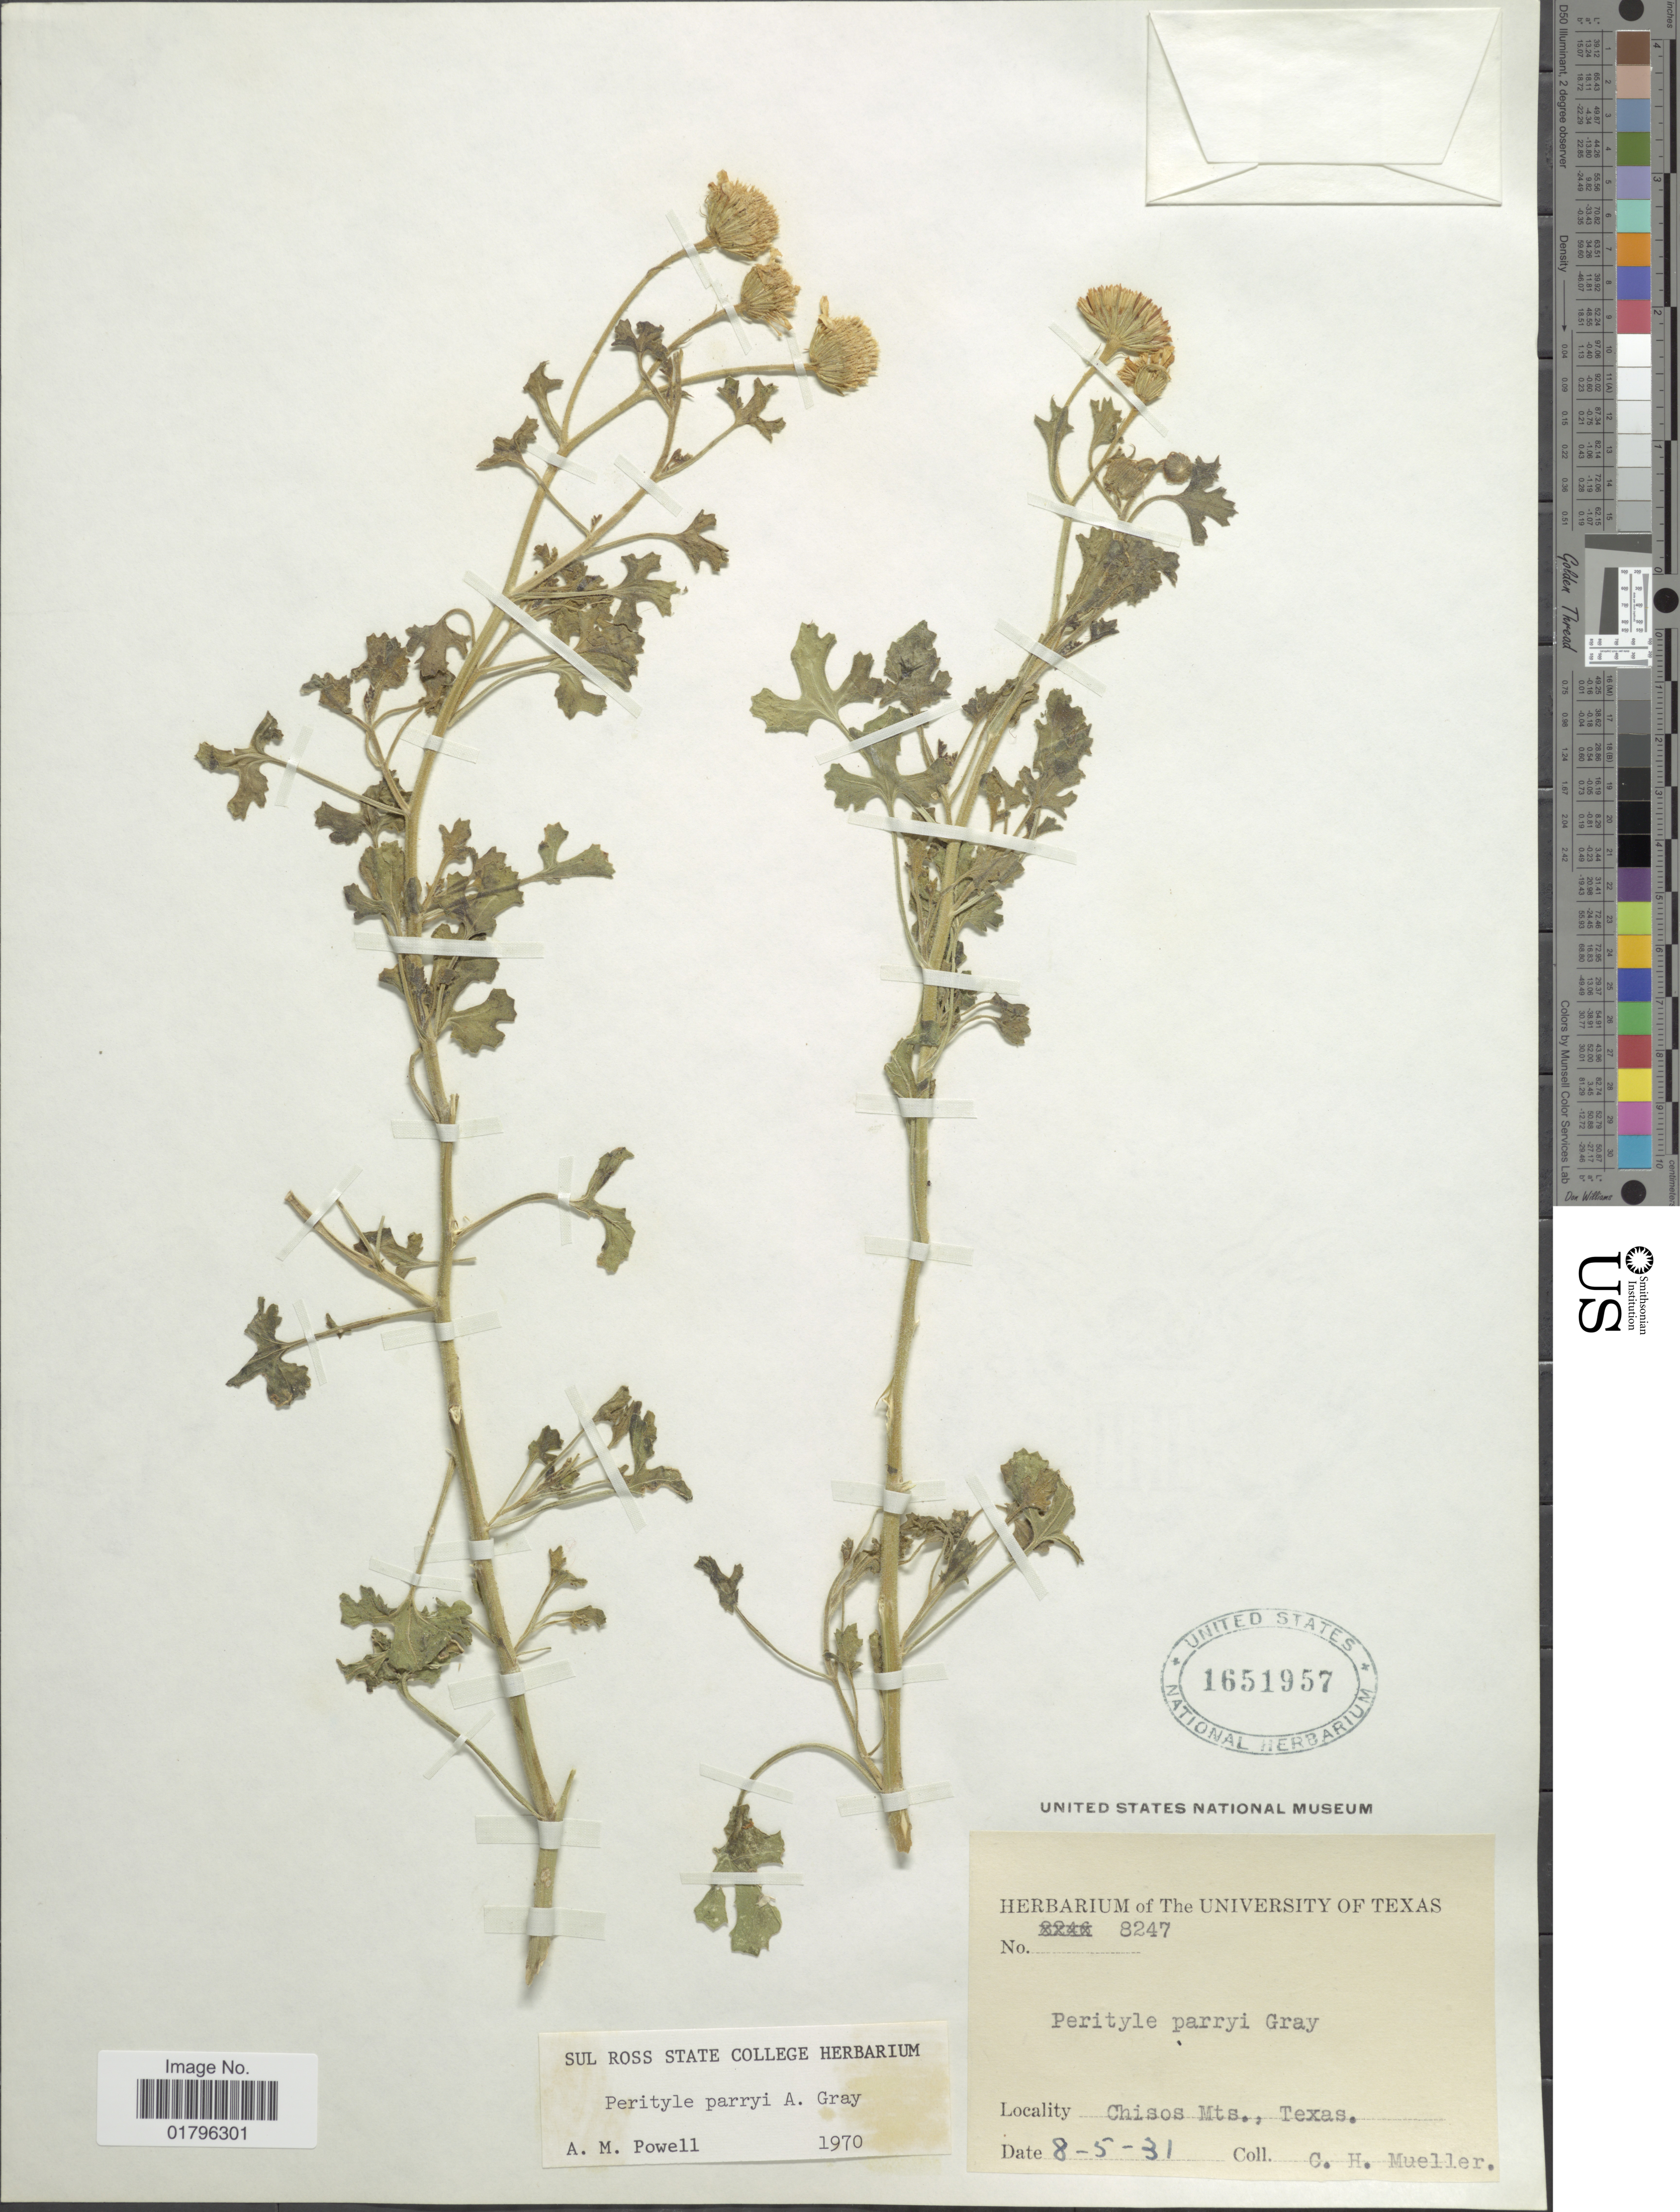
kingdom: Plantae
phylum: Tracheophyta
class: Magnoliopsida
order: Asterales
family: Asteraceae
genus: Perityle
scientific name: Perityle parryi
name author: A. Gray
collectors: C. H. Mueller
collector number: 8247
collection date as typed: Transcribed d/m/y: 5/8/31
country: United States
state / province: Texas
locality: Chisos Mts.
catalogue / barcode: US 1651957